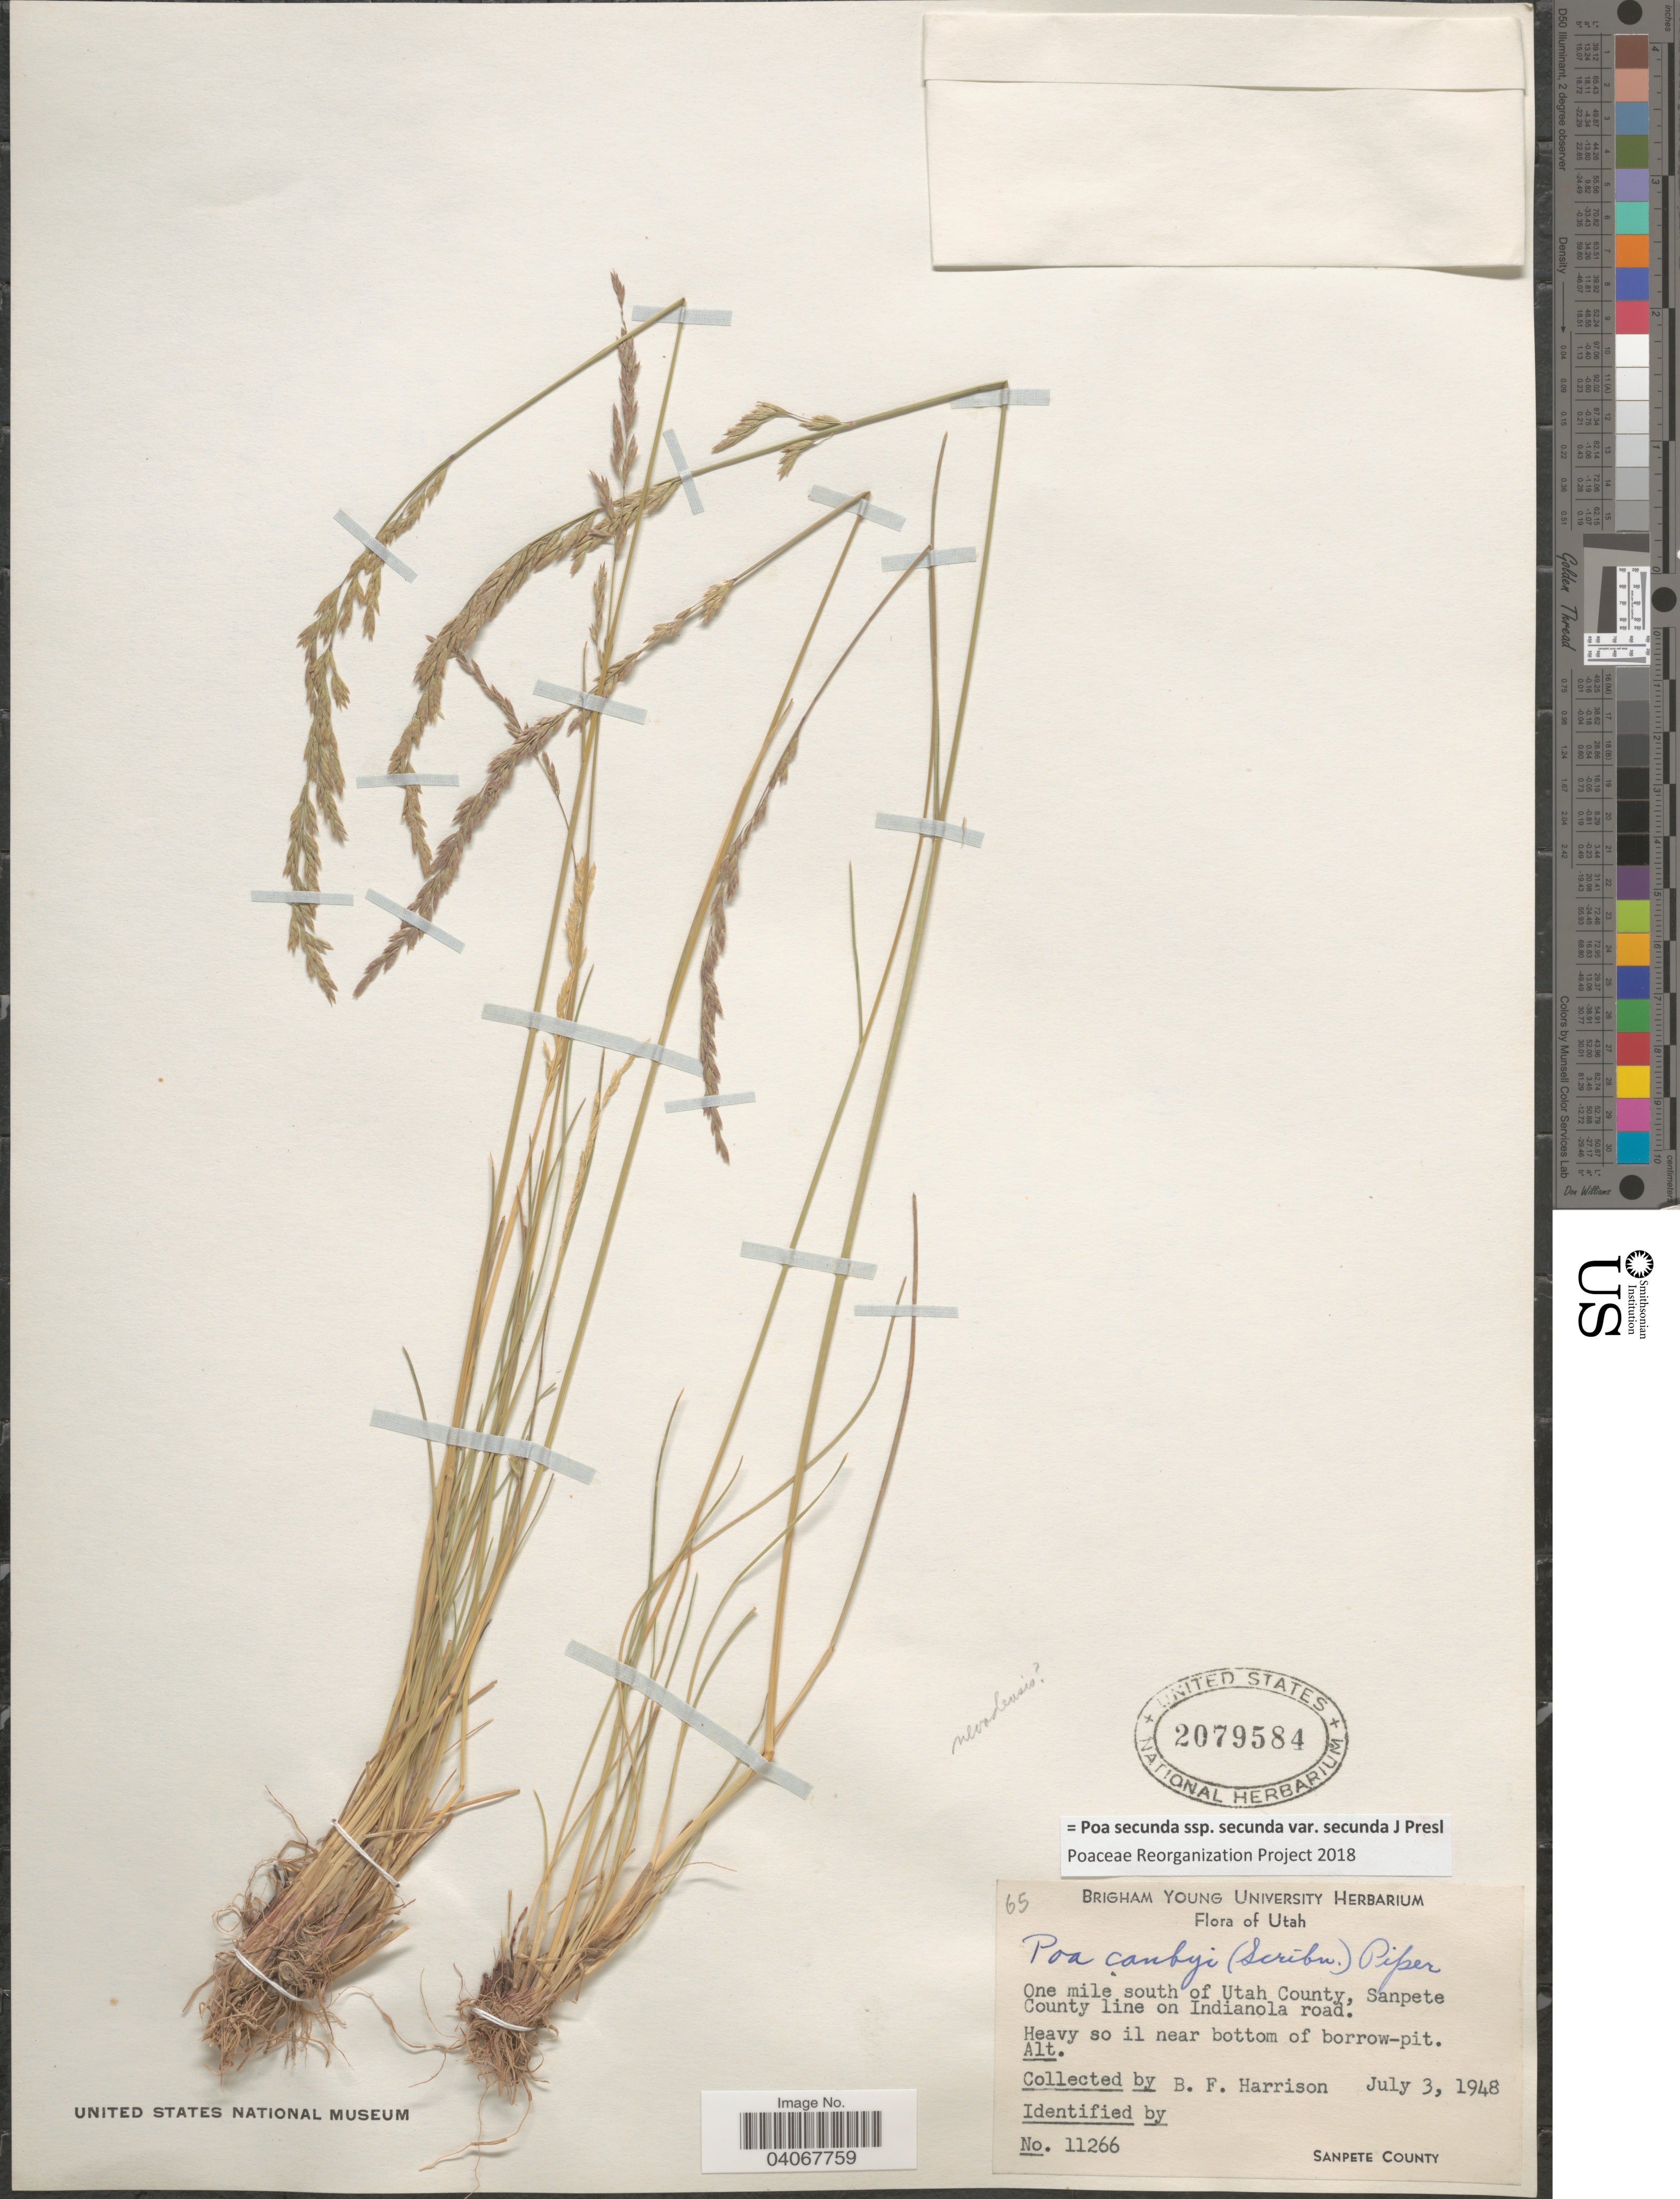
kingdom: Plantae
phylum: Tracheophyta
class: Liliopsida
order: Poales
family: Poaceae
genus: Poa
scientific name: Poa secunda subsp. secunda var. secunda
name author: J. Presl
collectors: B. F. Harrison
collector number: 11266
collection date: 1948-07-03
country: United States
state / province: Utah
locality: One mile south of Utah County, Sanpete County line on Indianola road. Sanpete County.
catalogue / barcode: US 2079584